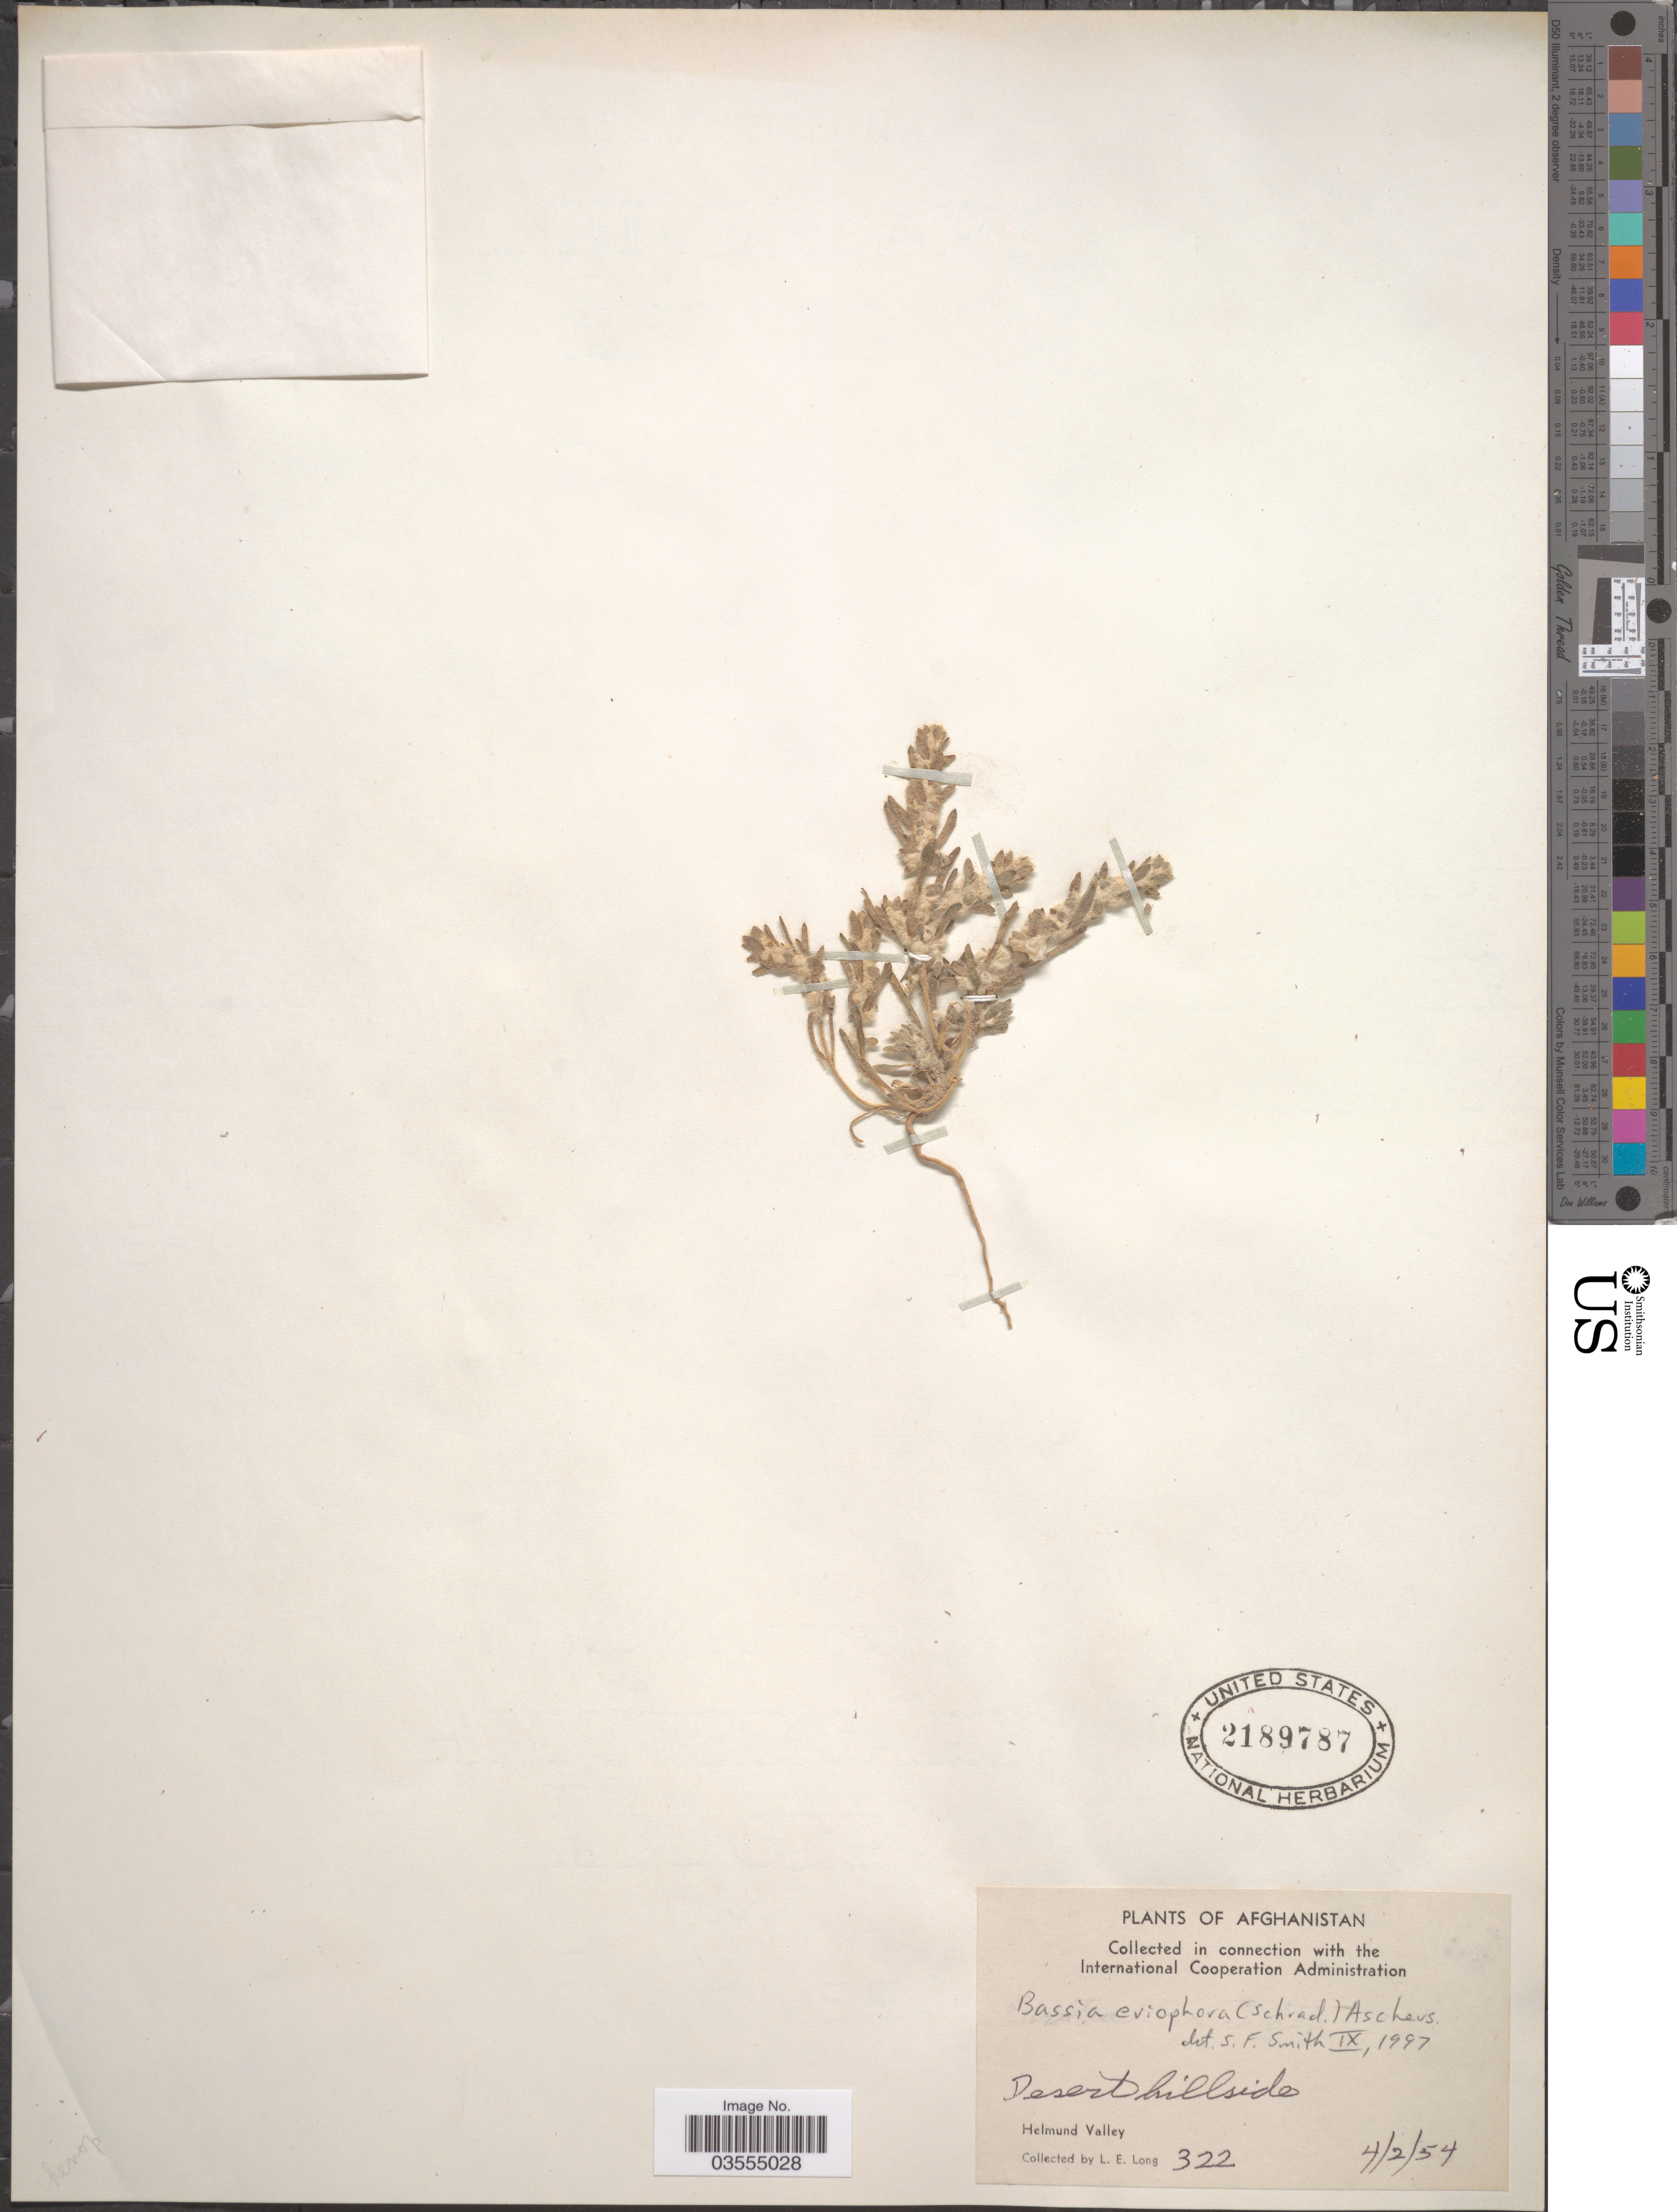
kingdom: Plantae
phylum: Tracheophyta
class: Magnoliopsida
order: Caryophyllales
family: Amaranthaceae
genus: Bassia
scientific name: Bassia eriophora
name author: (Schrad.) Asch.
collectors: L. E. Long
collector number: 322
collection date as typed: Transcribed d/m/y: 4/2/54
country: Afghanistan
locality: Helmund Valley.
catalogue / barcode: US 2189787